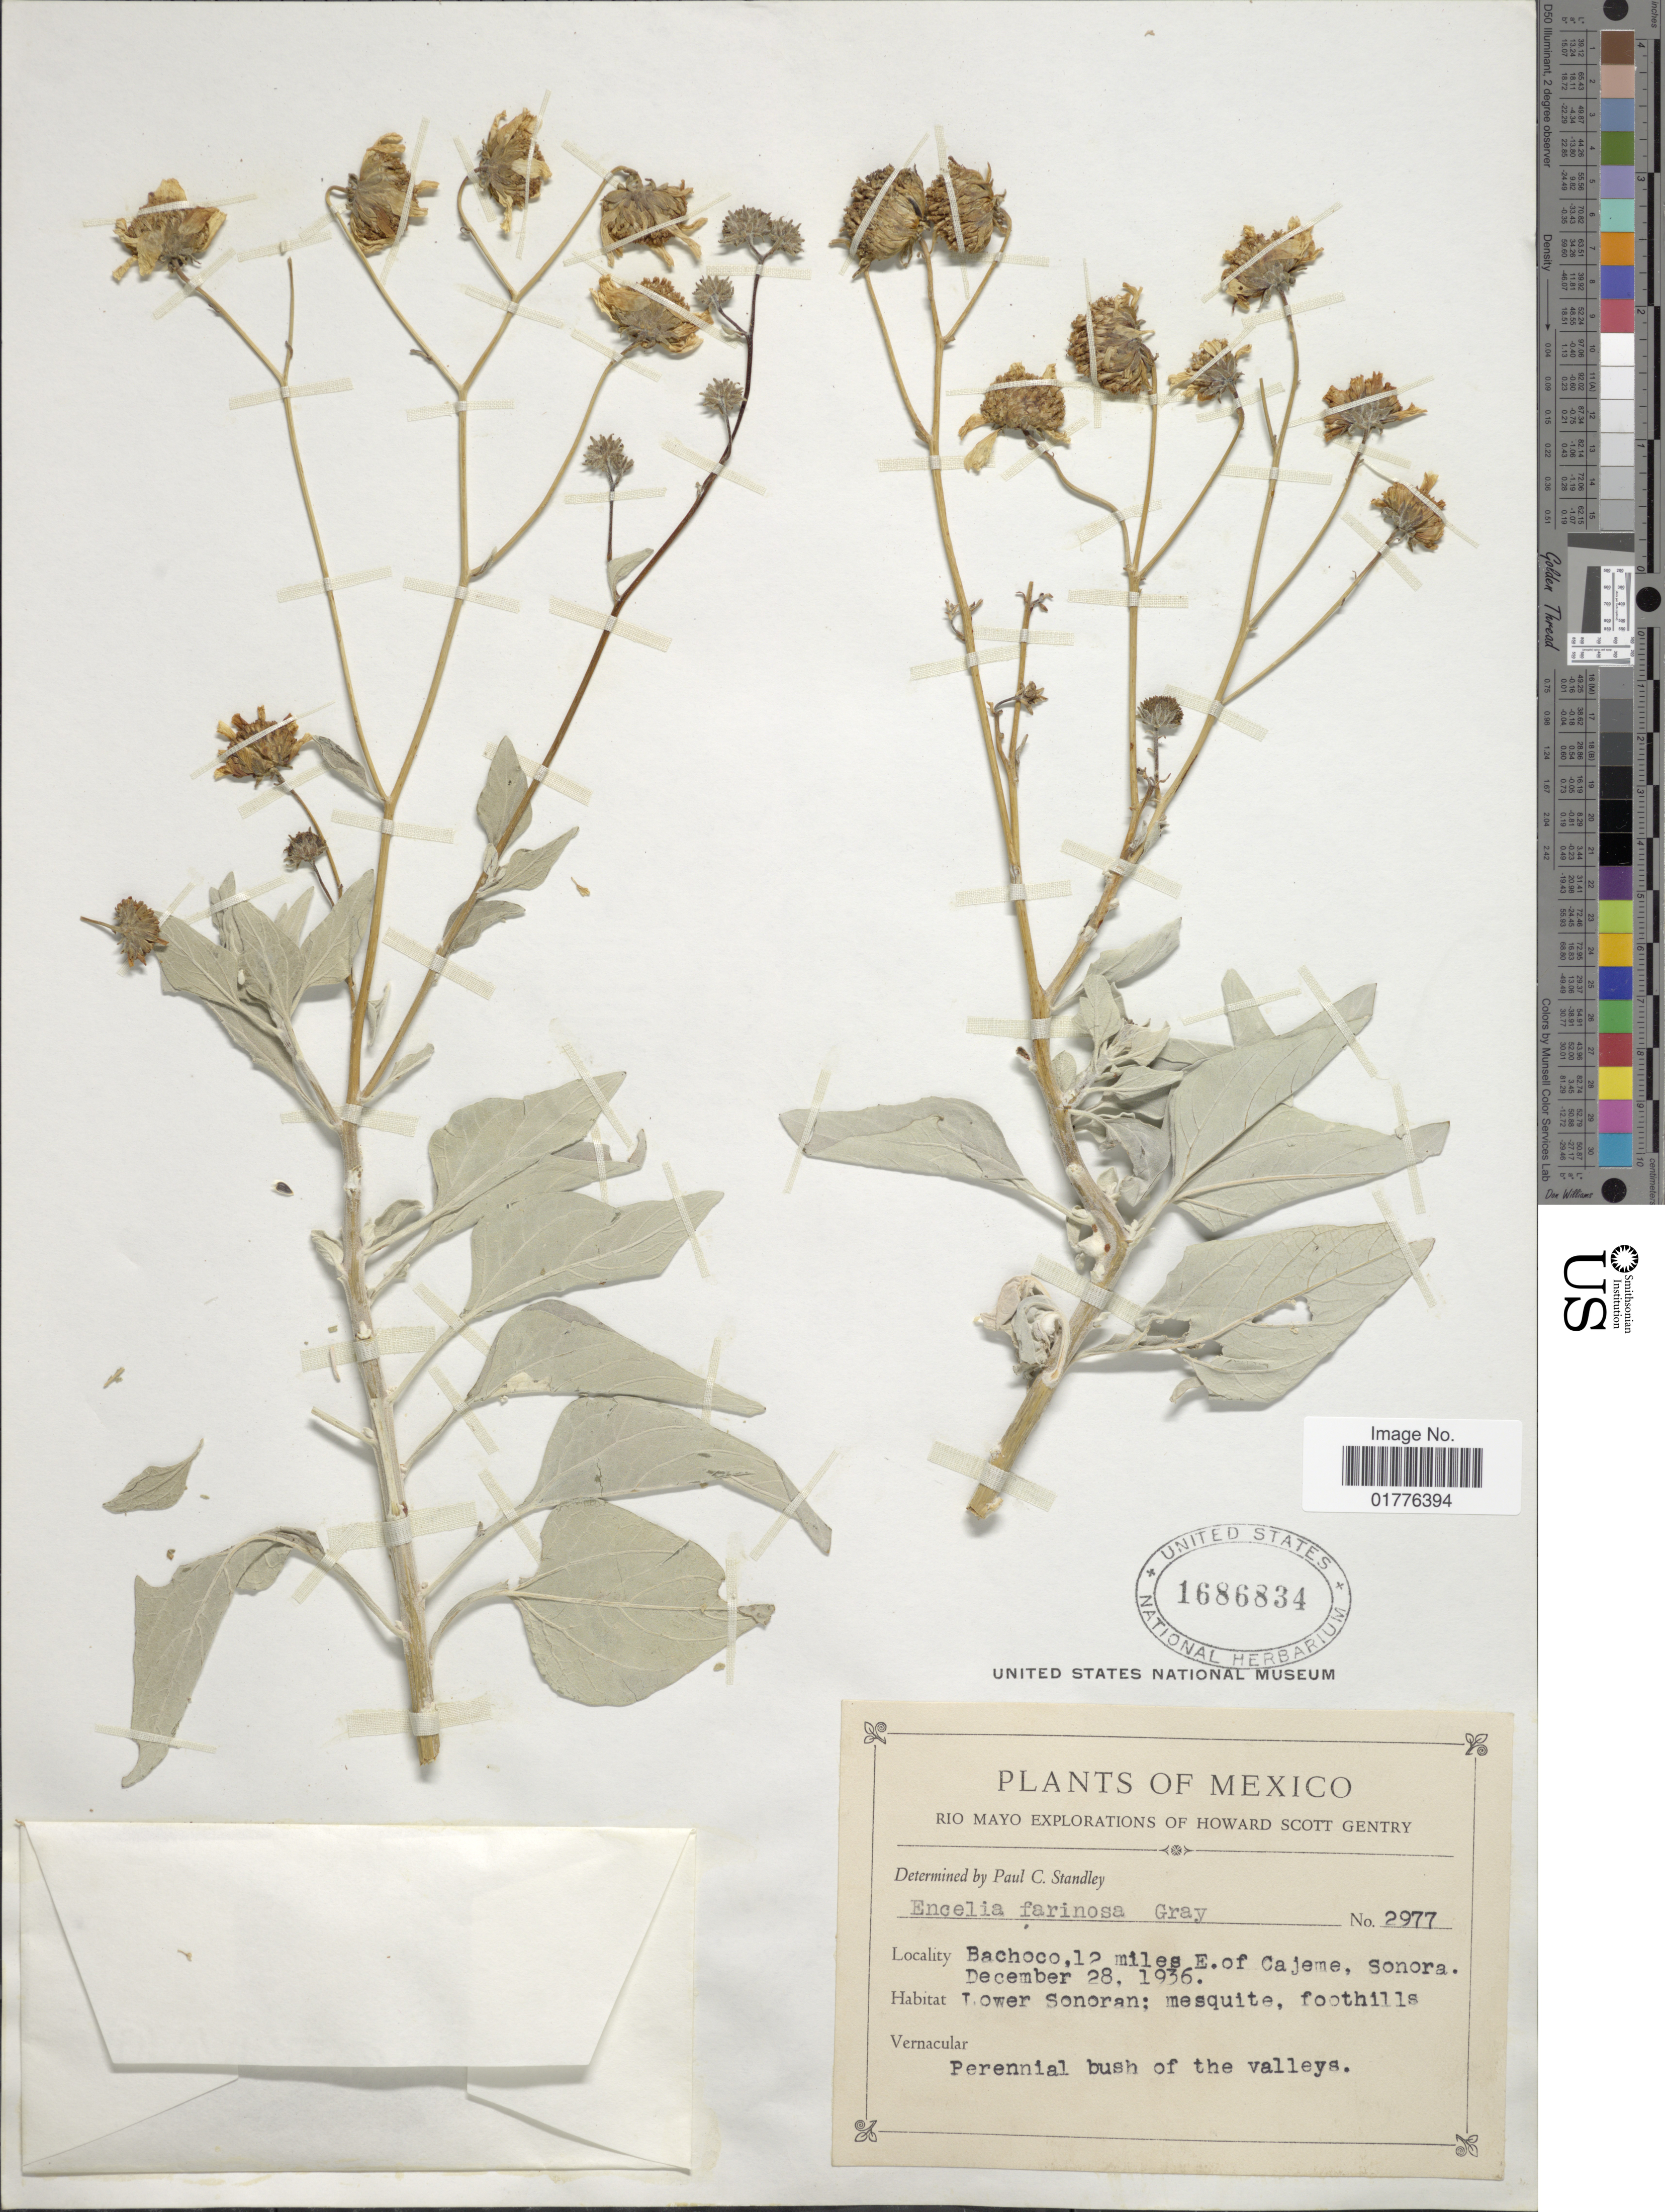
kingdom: Plantae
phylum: Tracheophyta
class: Magnoliopsida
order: Asterales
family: Asteraceae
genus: Encelia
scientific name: Encelia farinosa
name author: A. Gray ex Torr. in Emory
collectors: H. S. Gentry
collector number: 2977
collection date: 1936-12-28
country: Mexico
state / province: Sonora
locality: Bachoco, 12 miles E. of Cajeme, Lower Sonoran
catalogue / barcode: US 1686834